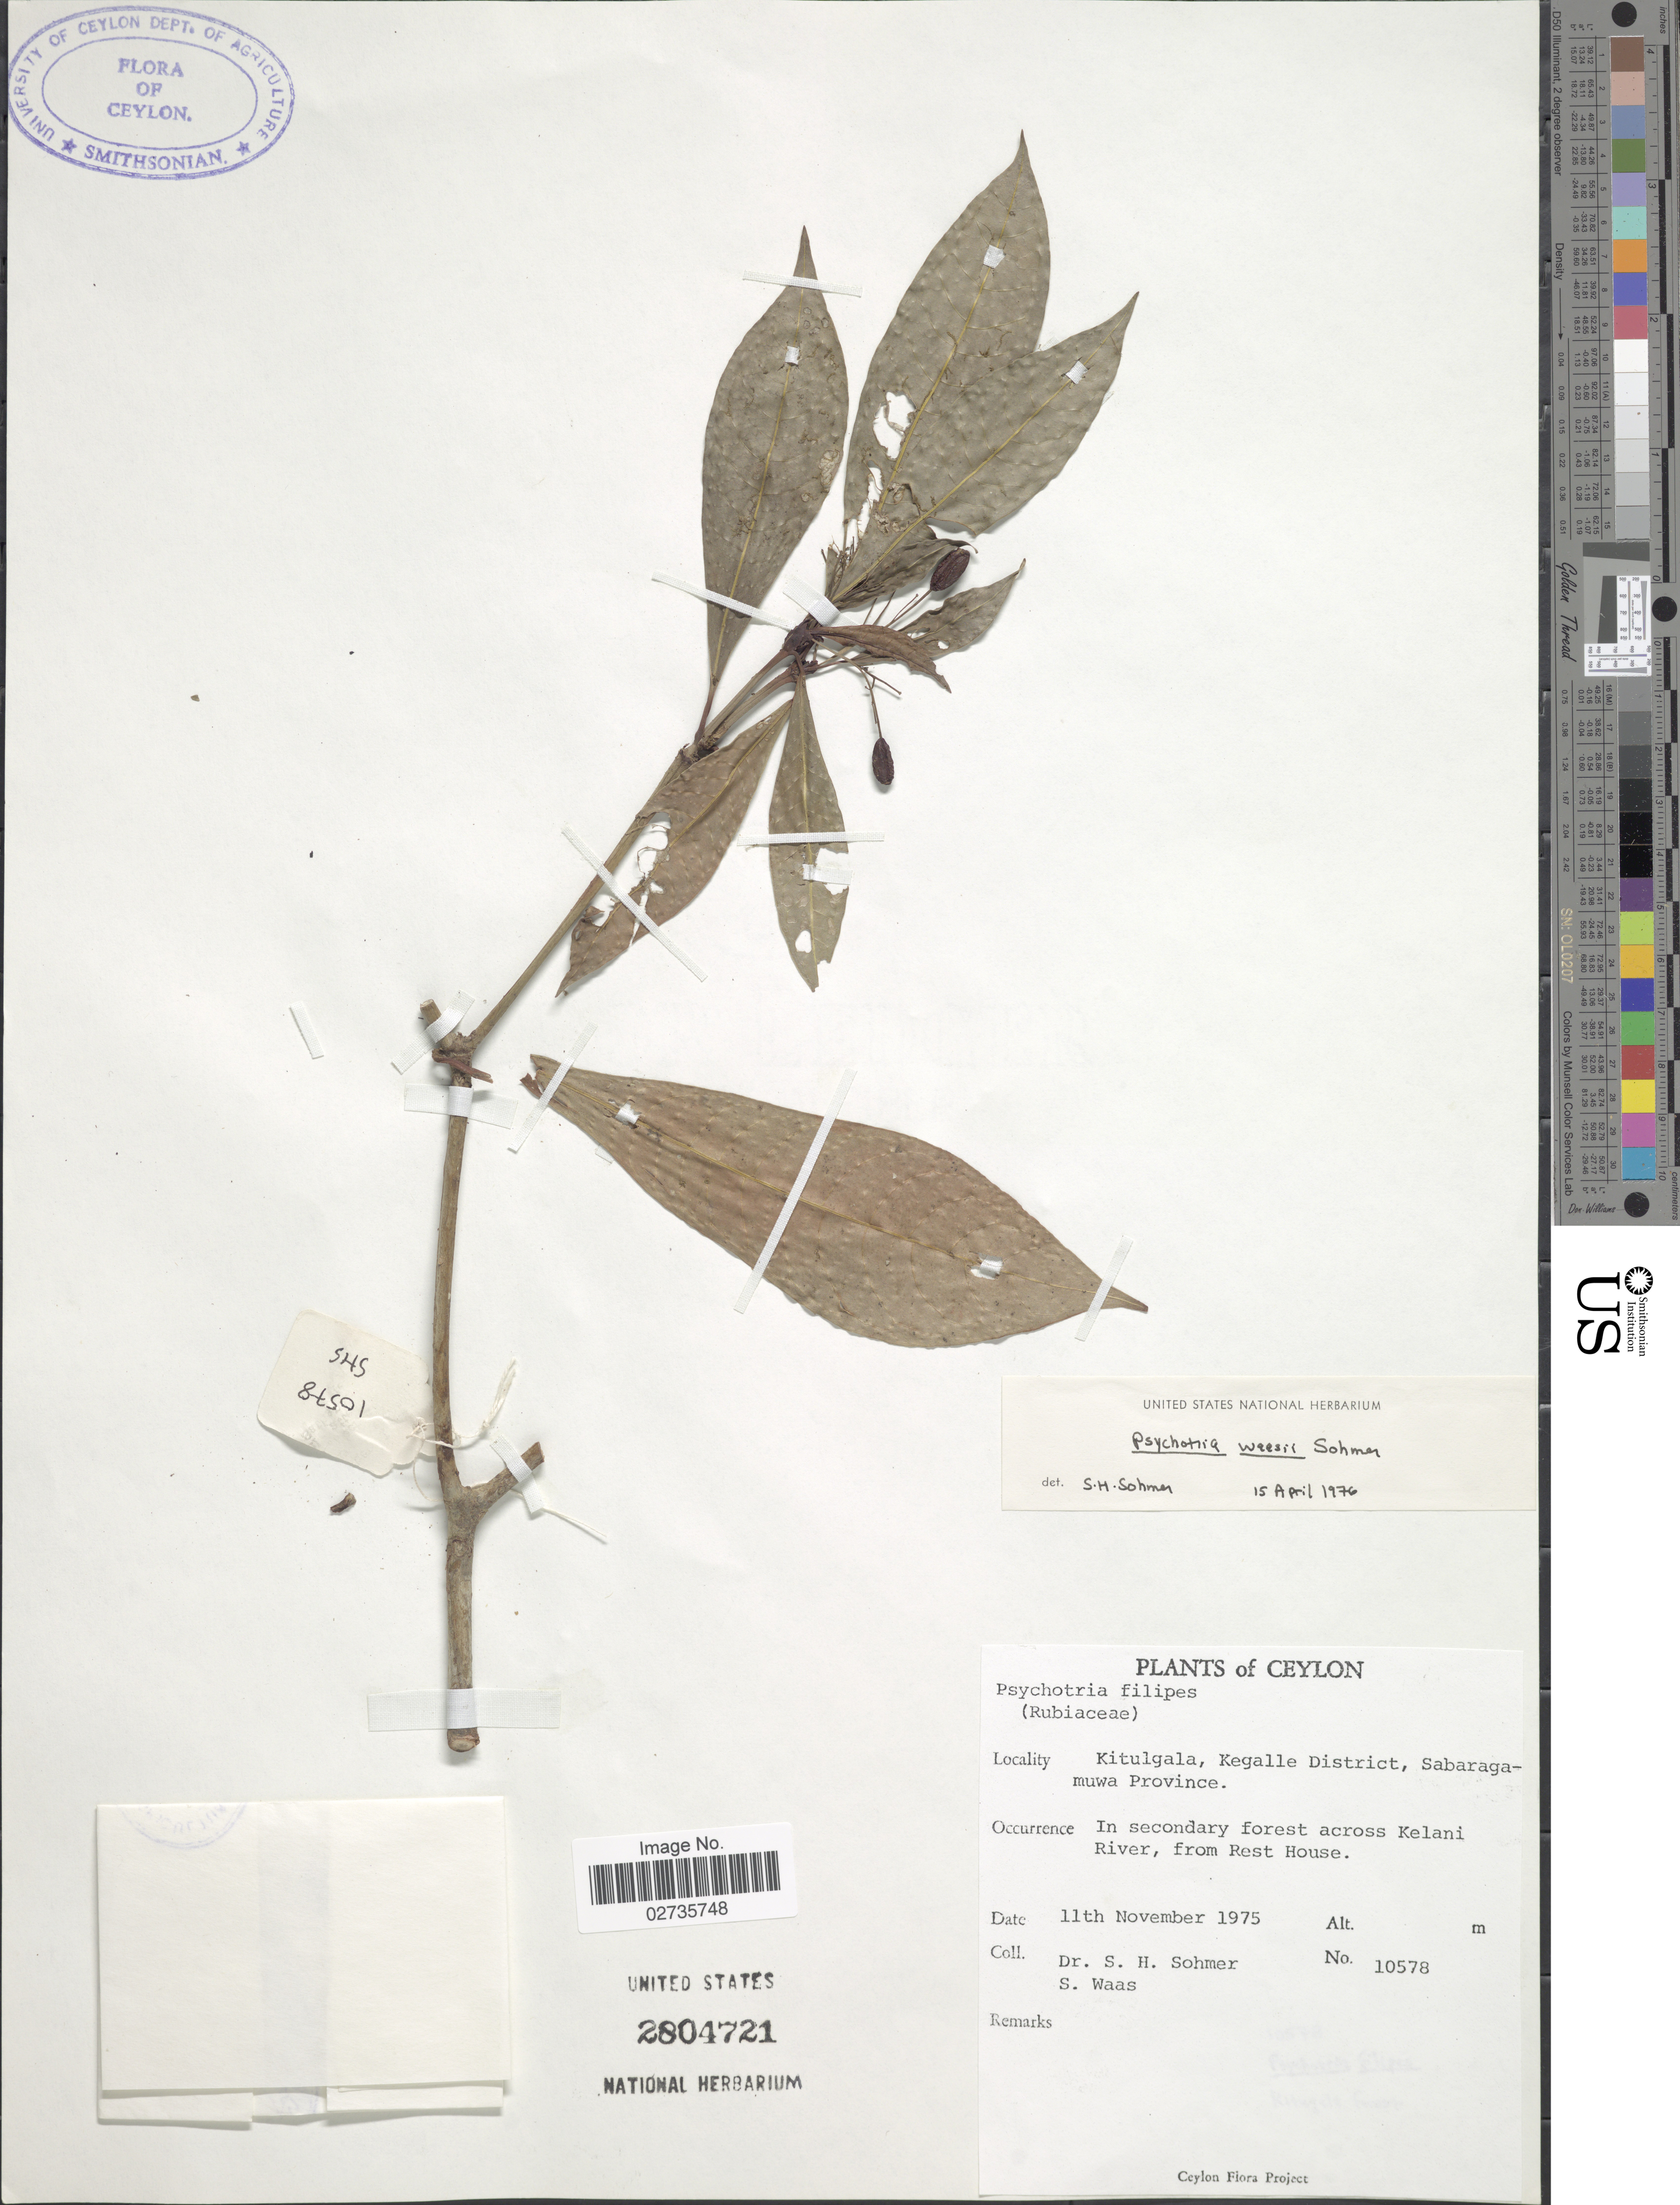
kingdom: Plantae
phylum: Tracheophyta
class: Magnoliopsida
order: Gentianales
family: Rubiaceae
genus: Psychotria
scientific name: Psychotria waasii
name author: Sohmer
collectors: S. H. Sohmer & S. Waas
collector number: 10578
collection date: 1975-11-11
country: Sri Lanka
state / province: Sabaragamuwa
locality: Ceylon, Kitulgala, Kegalle District, In secondary forest across Kelani River, from Rest House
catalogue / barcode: US 2804721